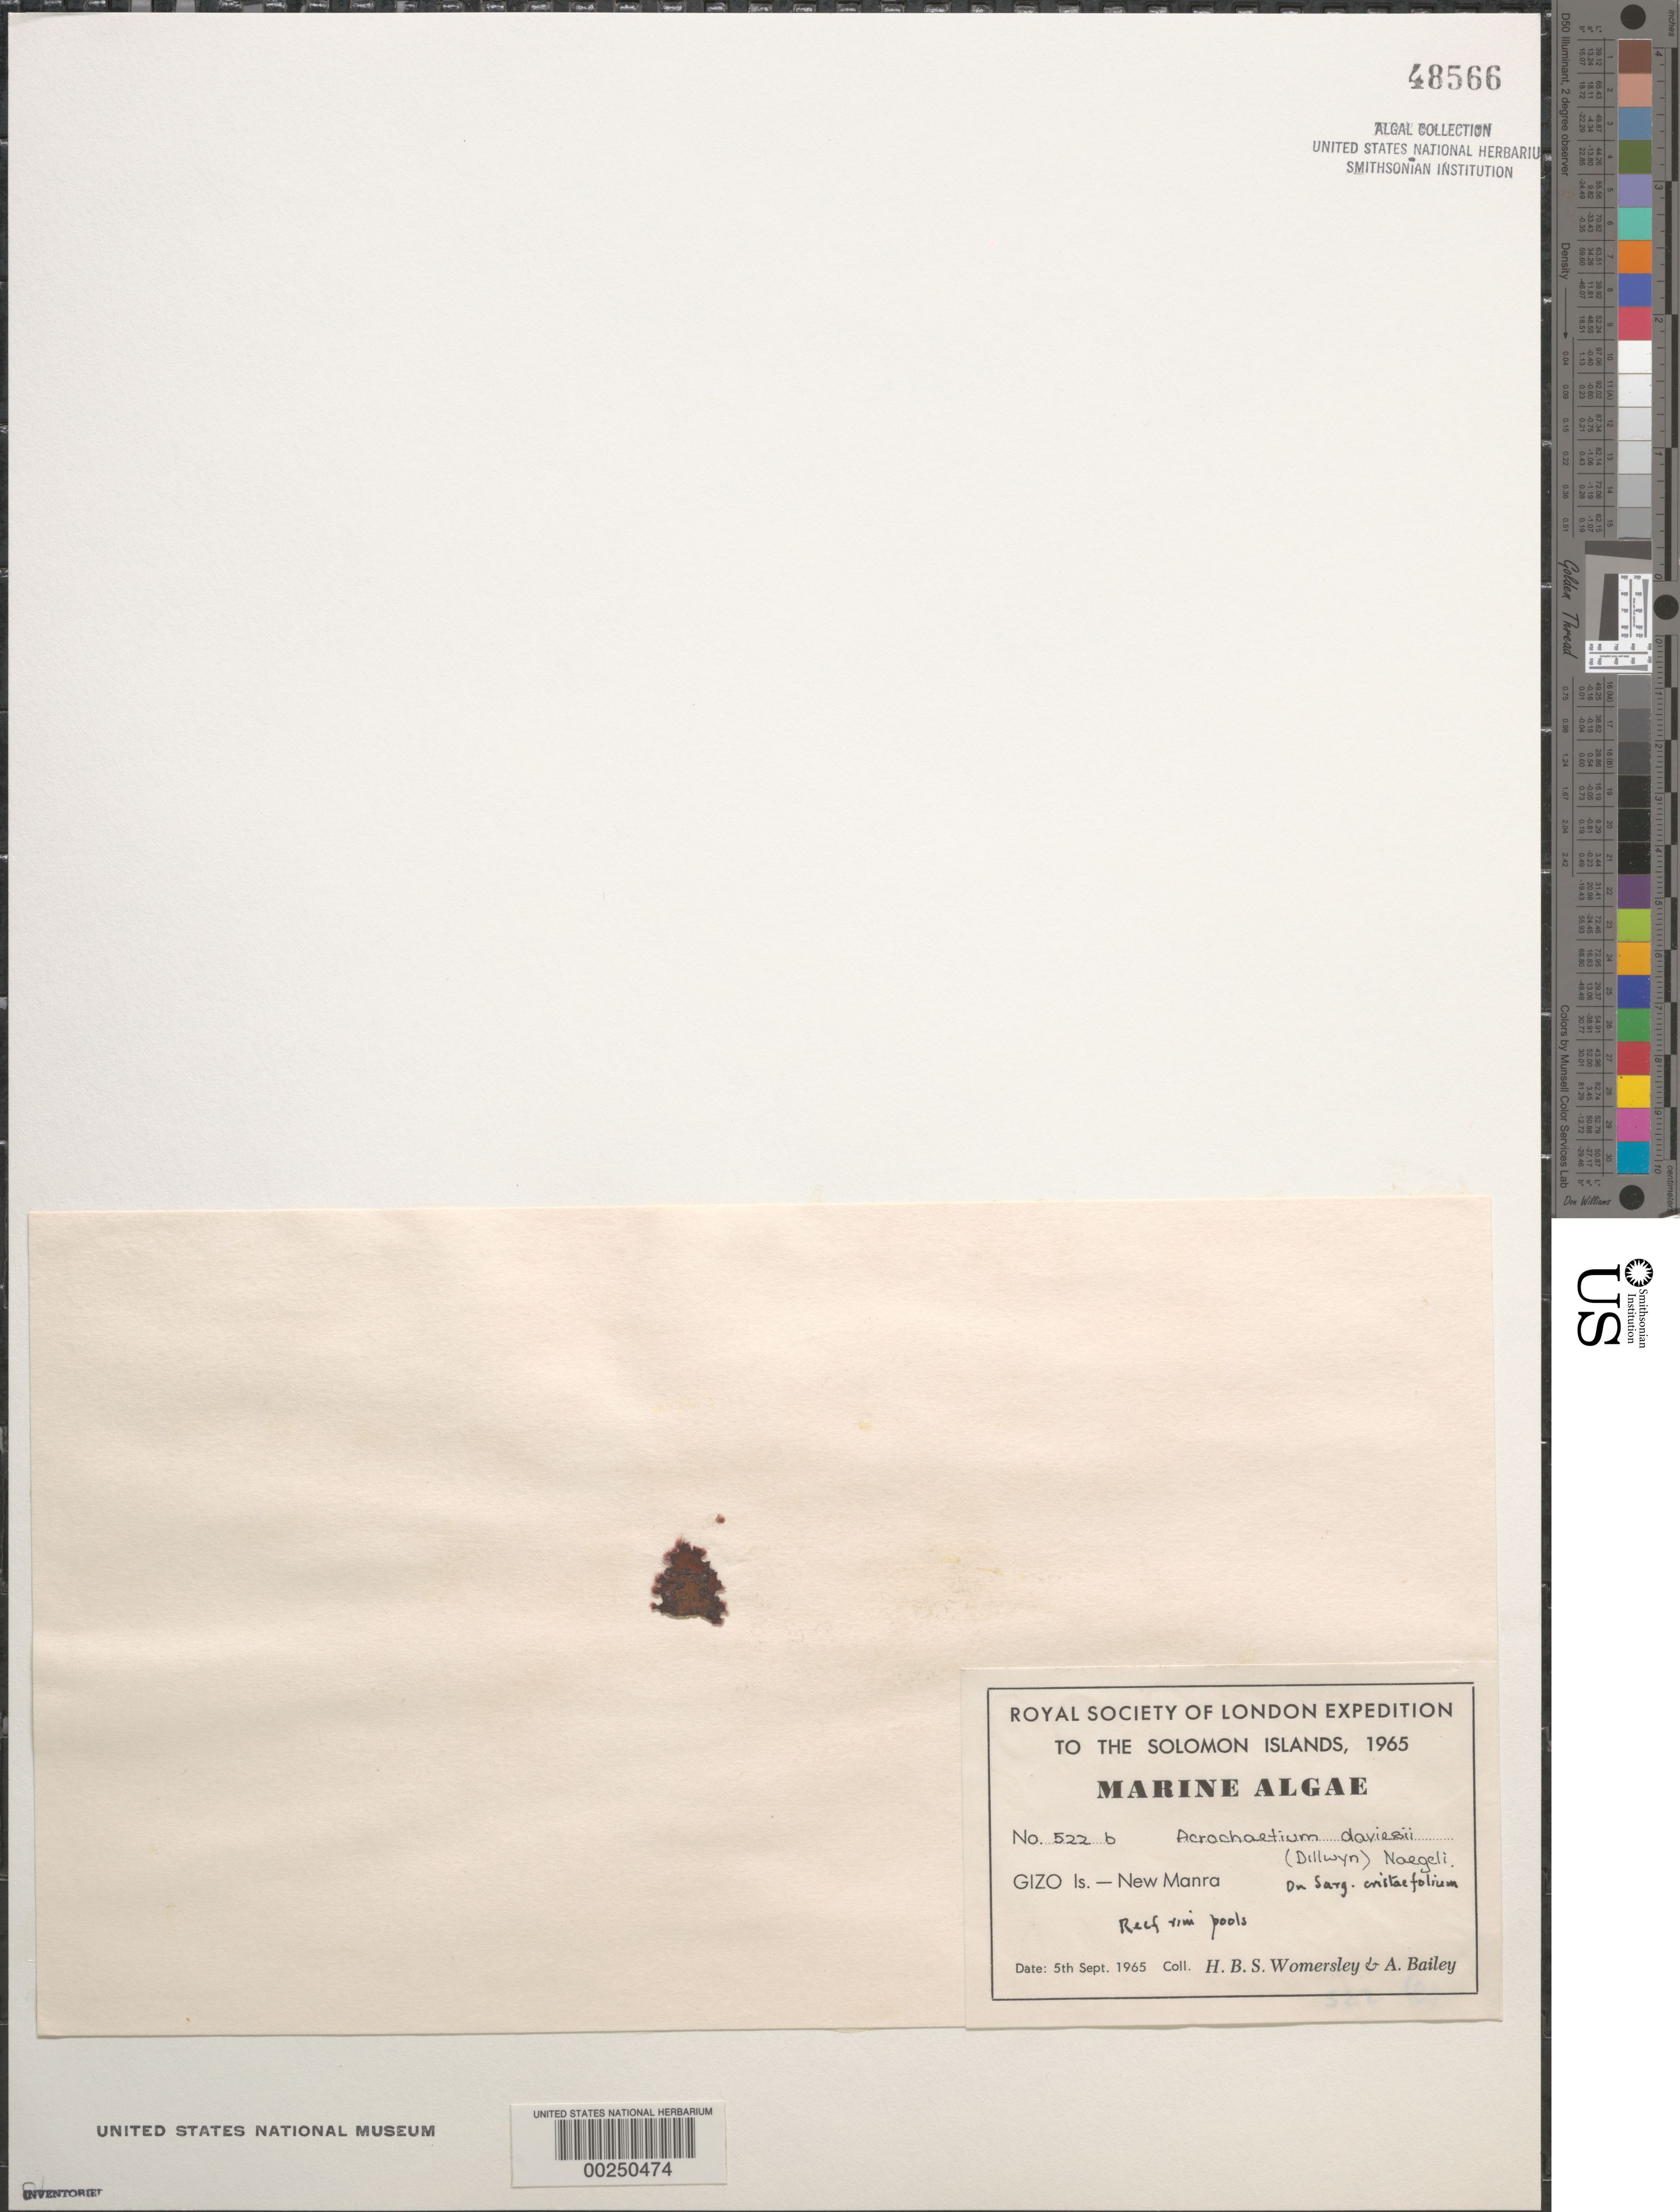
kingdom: Plantae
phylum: Rhodophyta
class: Florideophyceae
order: Colaconematales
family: Colaconemataceae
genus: Colaconema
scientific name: Colaconema daviesii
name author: (Dillwyn) H. Stegenga & Lokhorst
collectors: H. B. S. Womersley & A. Bailey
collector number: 522b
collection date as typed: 05 Sep 1965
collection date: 1965-09-05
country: Solomon Islands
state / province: Western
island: Ghizo [Gizo]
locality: New Manra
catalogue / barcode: US 48566